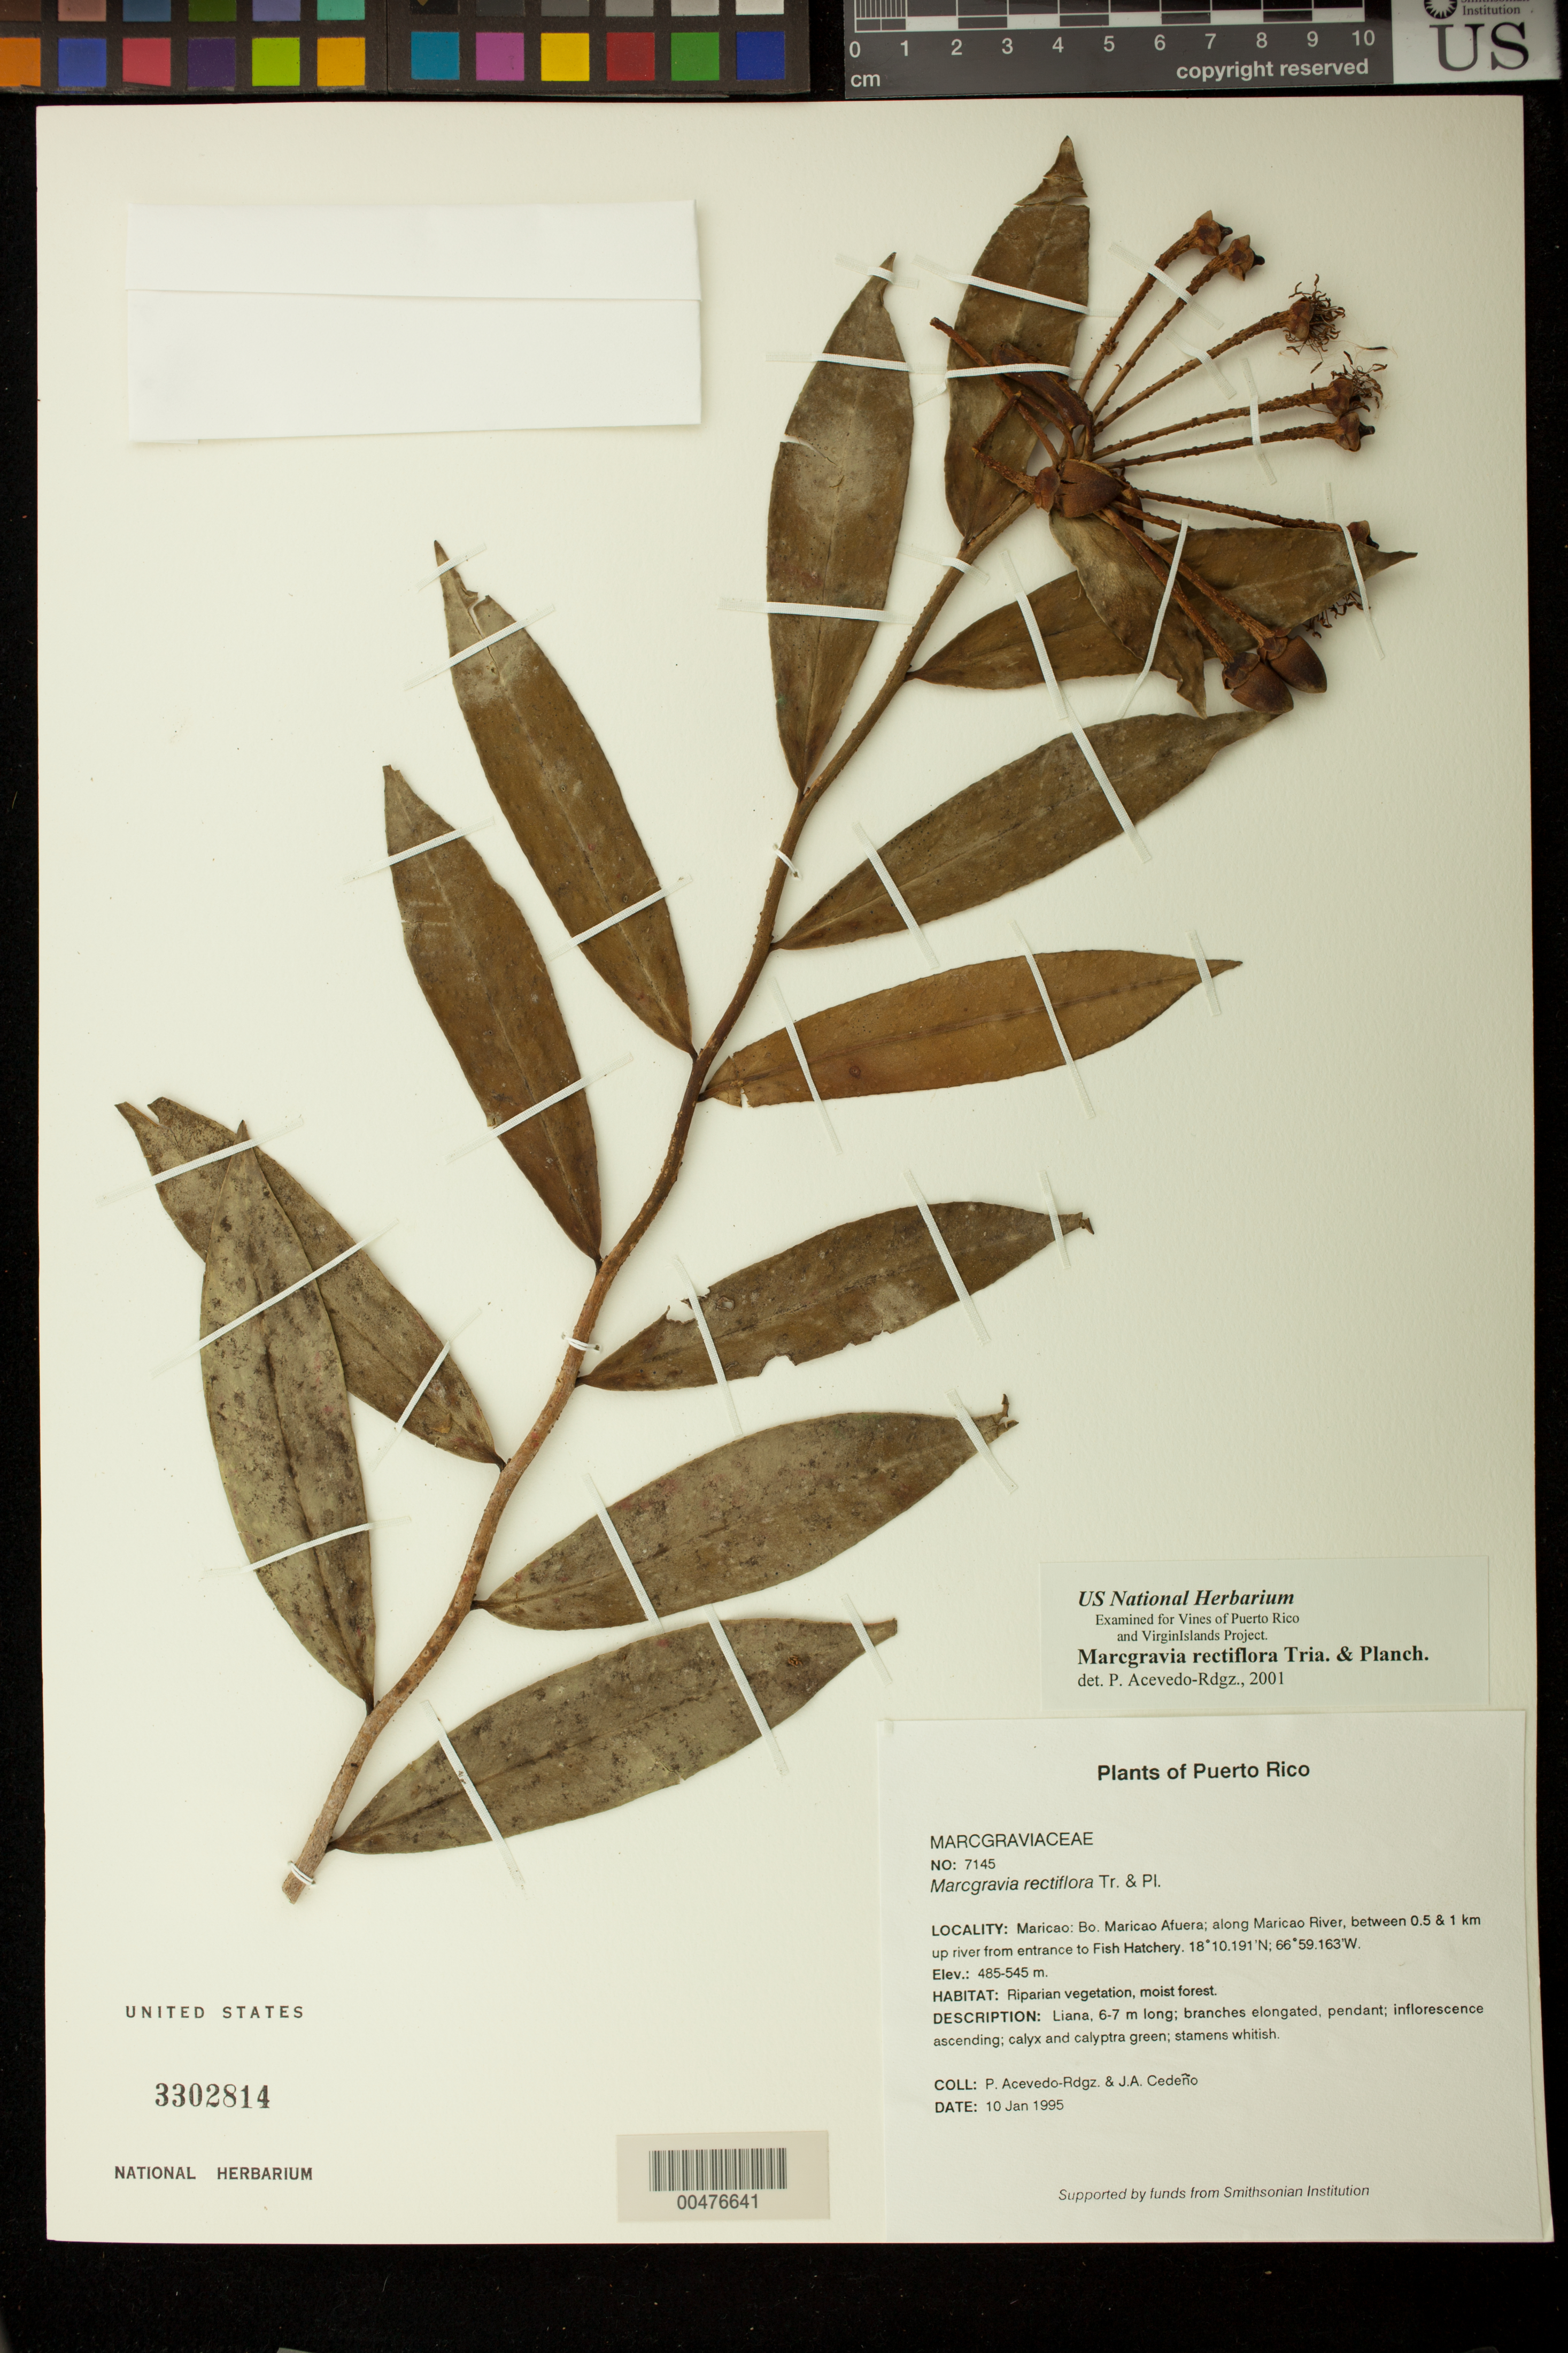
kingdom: Plantae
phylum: Tracheophyta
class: Magnoliopsida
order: Ericales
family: Marcgraviaceae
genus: Marcgravia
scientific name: Marcgravia rectiflora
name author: Triana & Planch.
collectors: P. Acevedo-Rodr. & J. A. Cedeño M.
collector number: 7145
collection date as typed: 10 Jan 1995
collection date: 1995-01-10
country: Puerto Rico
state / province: Maricao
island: Puerto Rico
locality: Maricao: Bo. Maricao Afuera; along Maricao River, between 0.5 & 1 km up river from entrance to Fish Hatchery.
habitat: Riparian vegetation, moist forest.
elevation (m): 485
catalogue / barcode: US 3302814